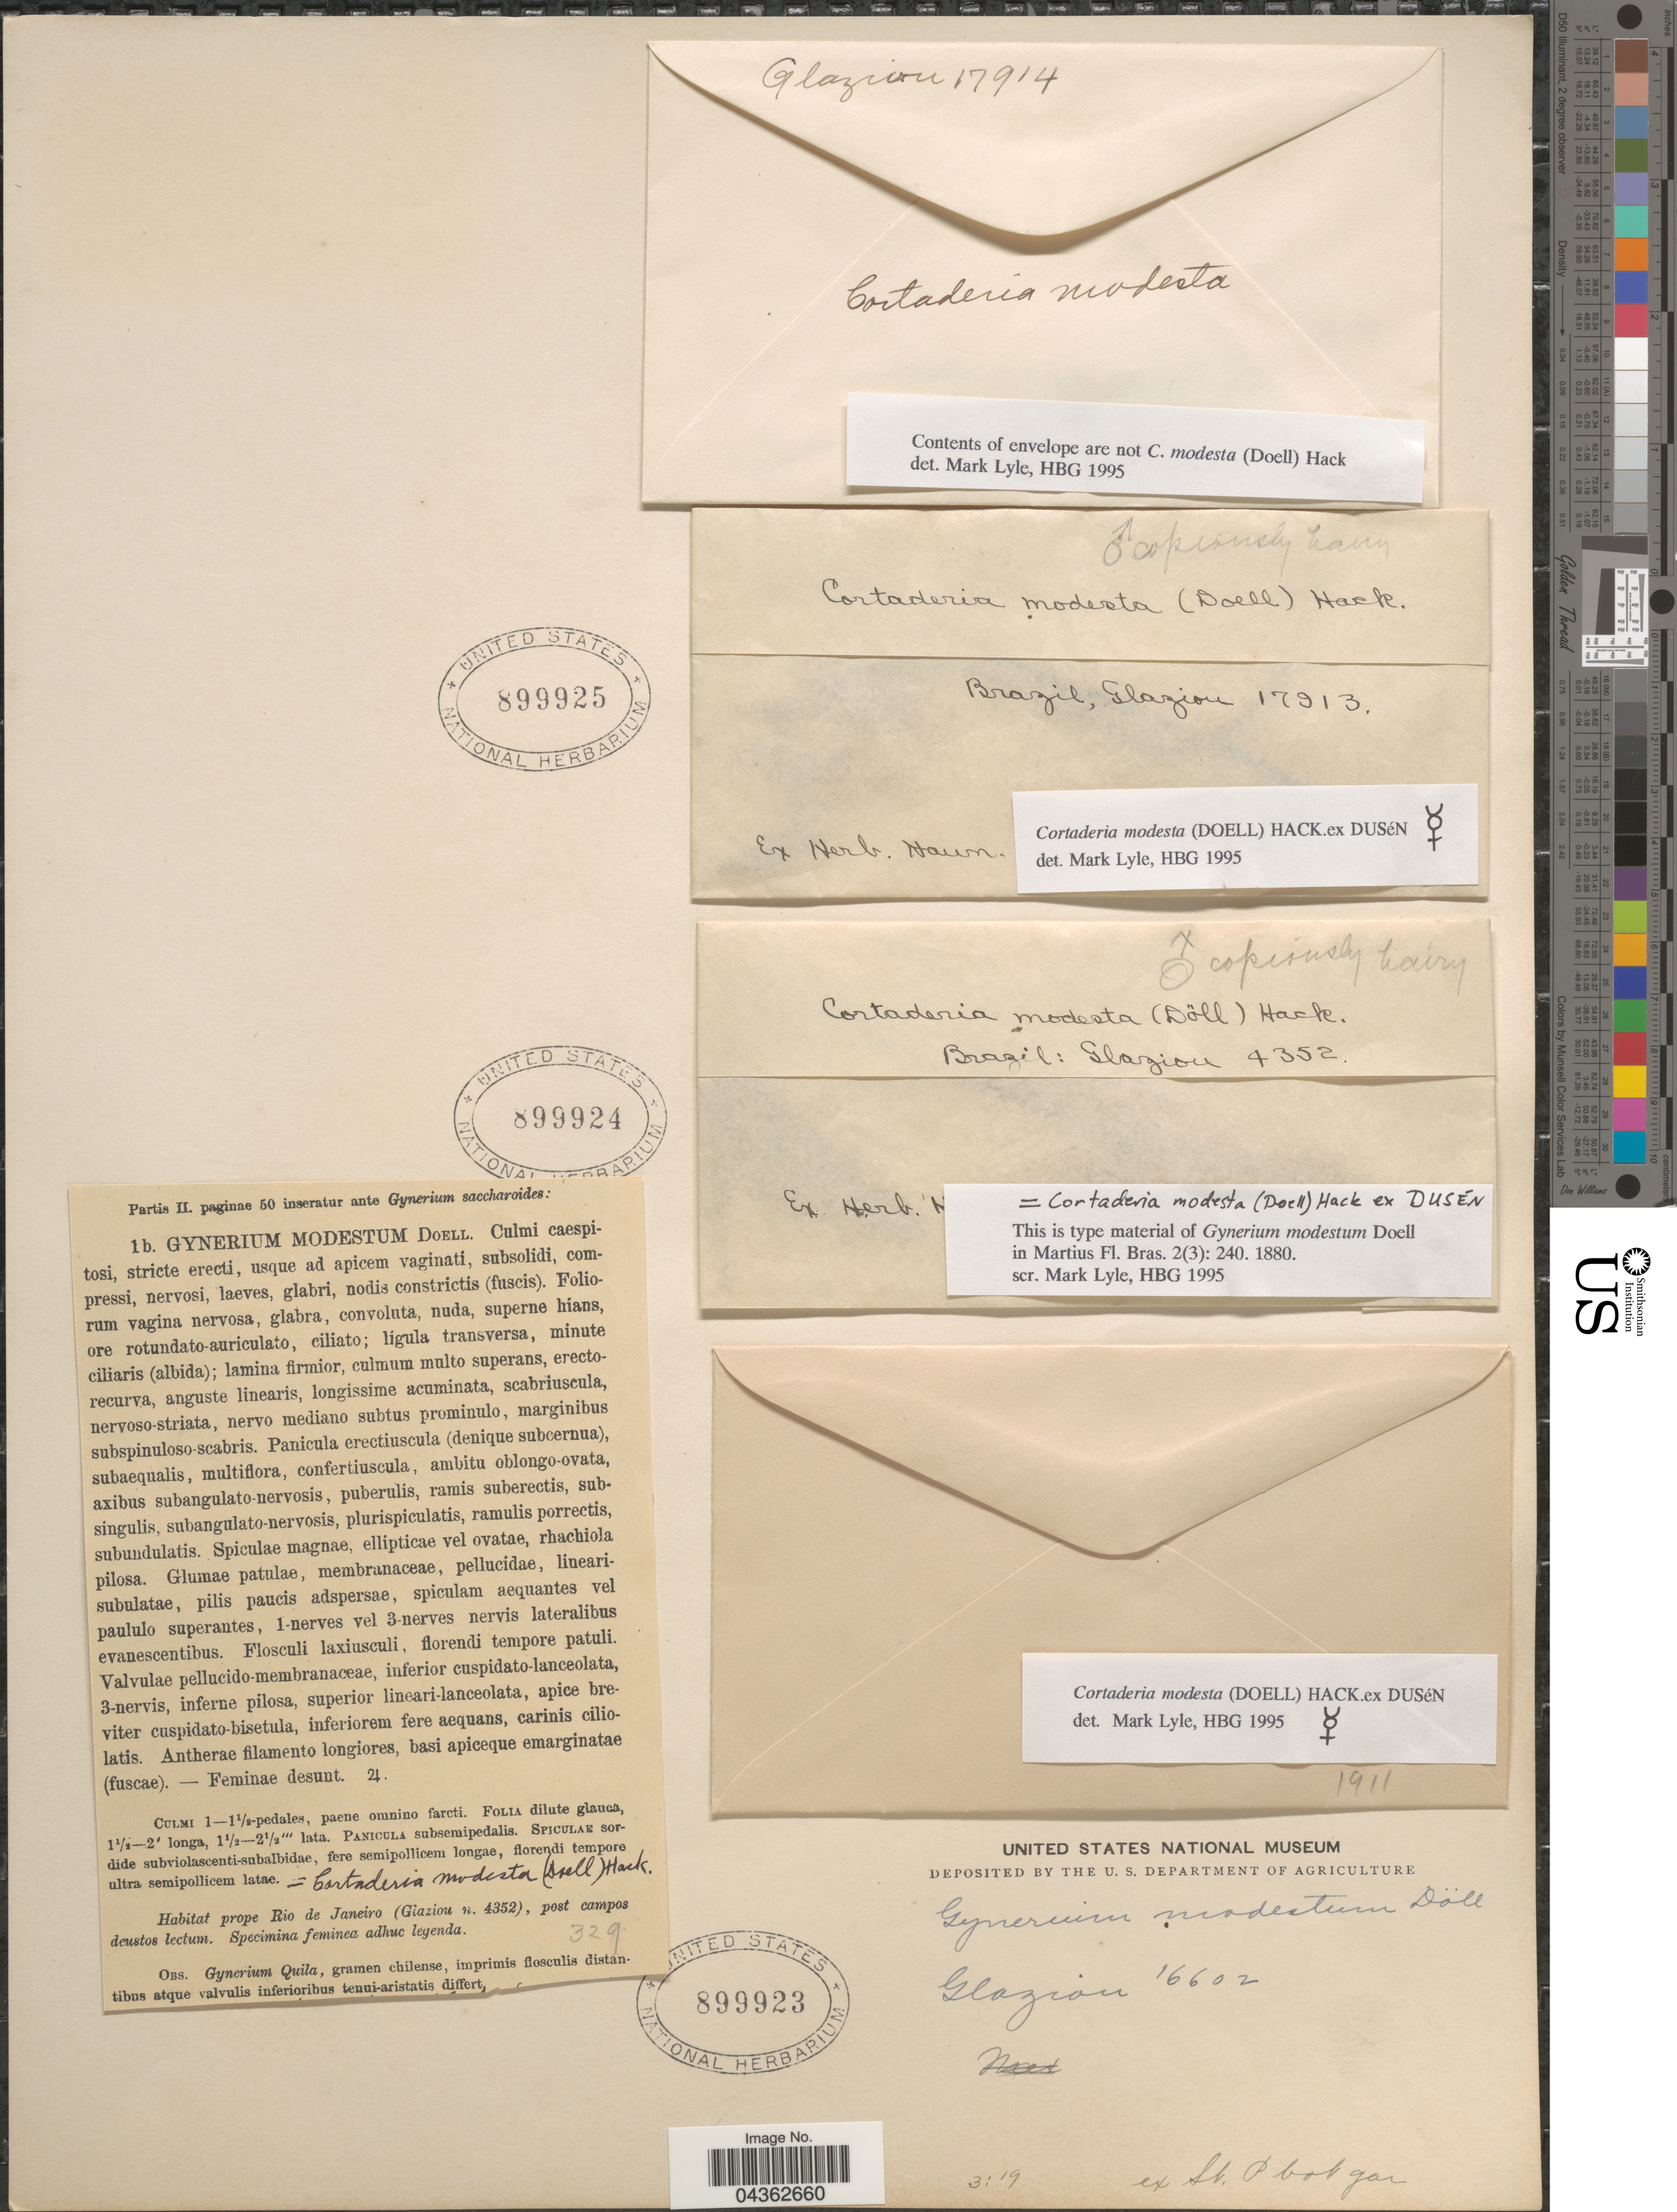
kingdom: Plantae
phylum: Tracheophyta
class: Liliopsida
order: Poales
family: Poaceae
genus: Cortaderia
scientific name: Cortaderia modesta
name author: (Döll) Hack. ex Dusén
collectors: Glaziou, --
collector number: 4352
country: Brazil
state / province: Rio de Janeiro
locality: Prope Rio de Janeiro.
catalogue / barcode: US 899924-3